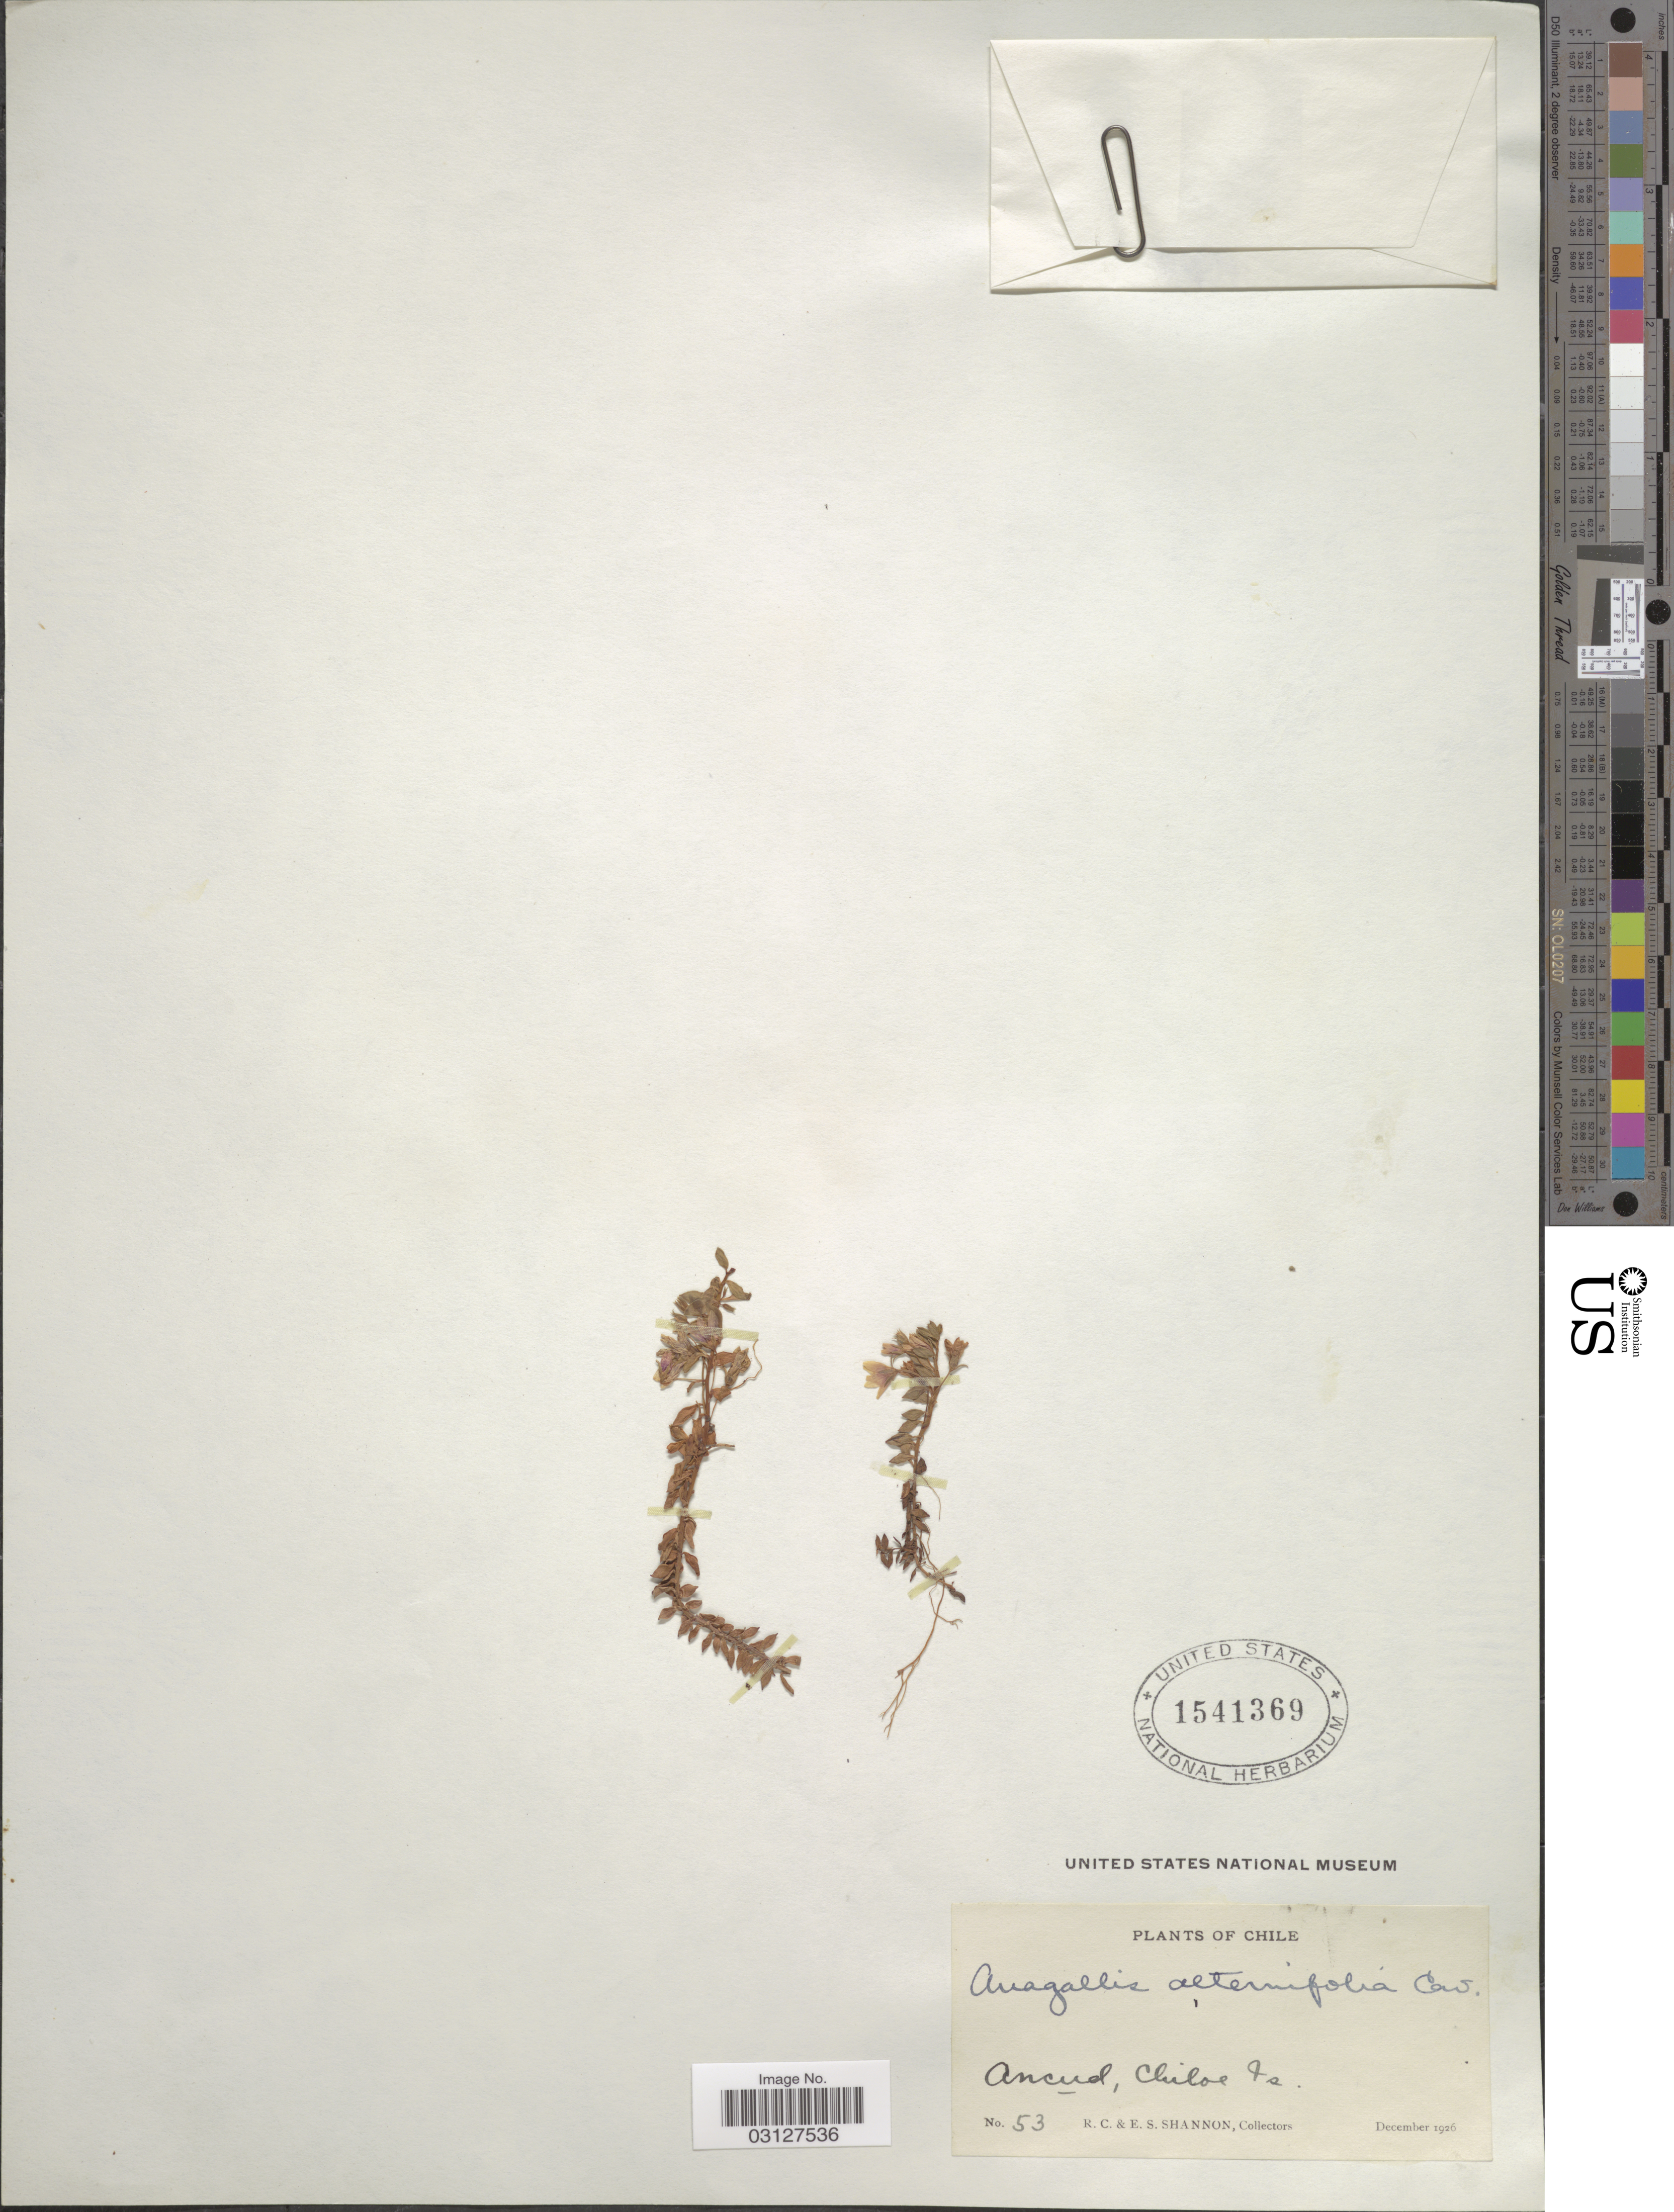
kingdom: Plantae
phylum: Tracheophyta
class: Magnoliopsida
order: Ericales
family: Primulaceae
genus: Anagallis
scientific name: Anagallis alternifolia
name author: Cav.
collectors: R. Shannon & E. Shannon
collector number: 53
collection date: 1926-12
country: Chile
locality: Ancud, Chiloe Is.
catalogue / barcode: US 1541369